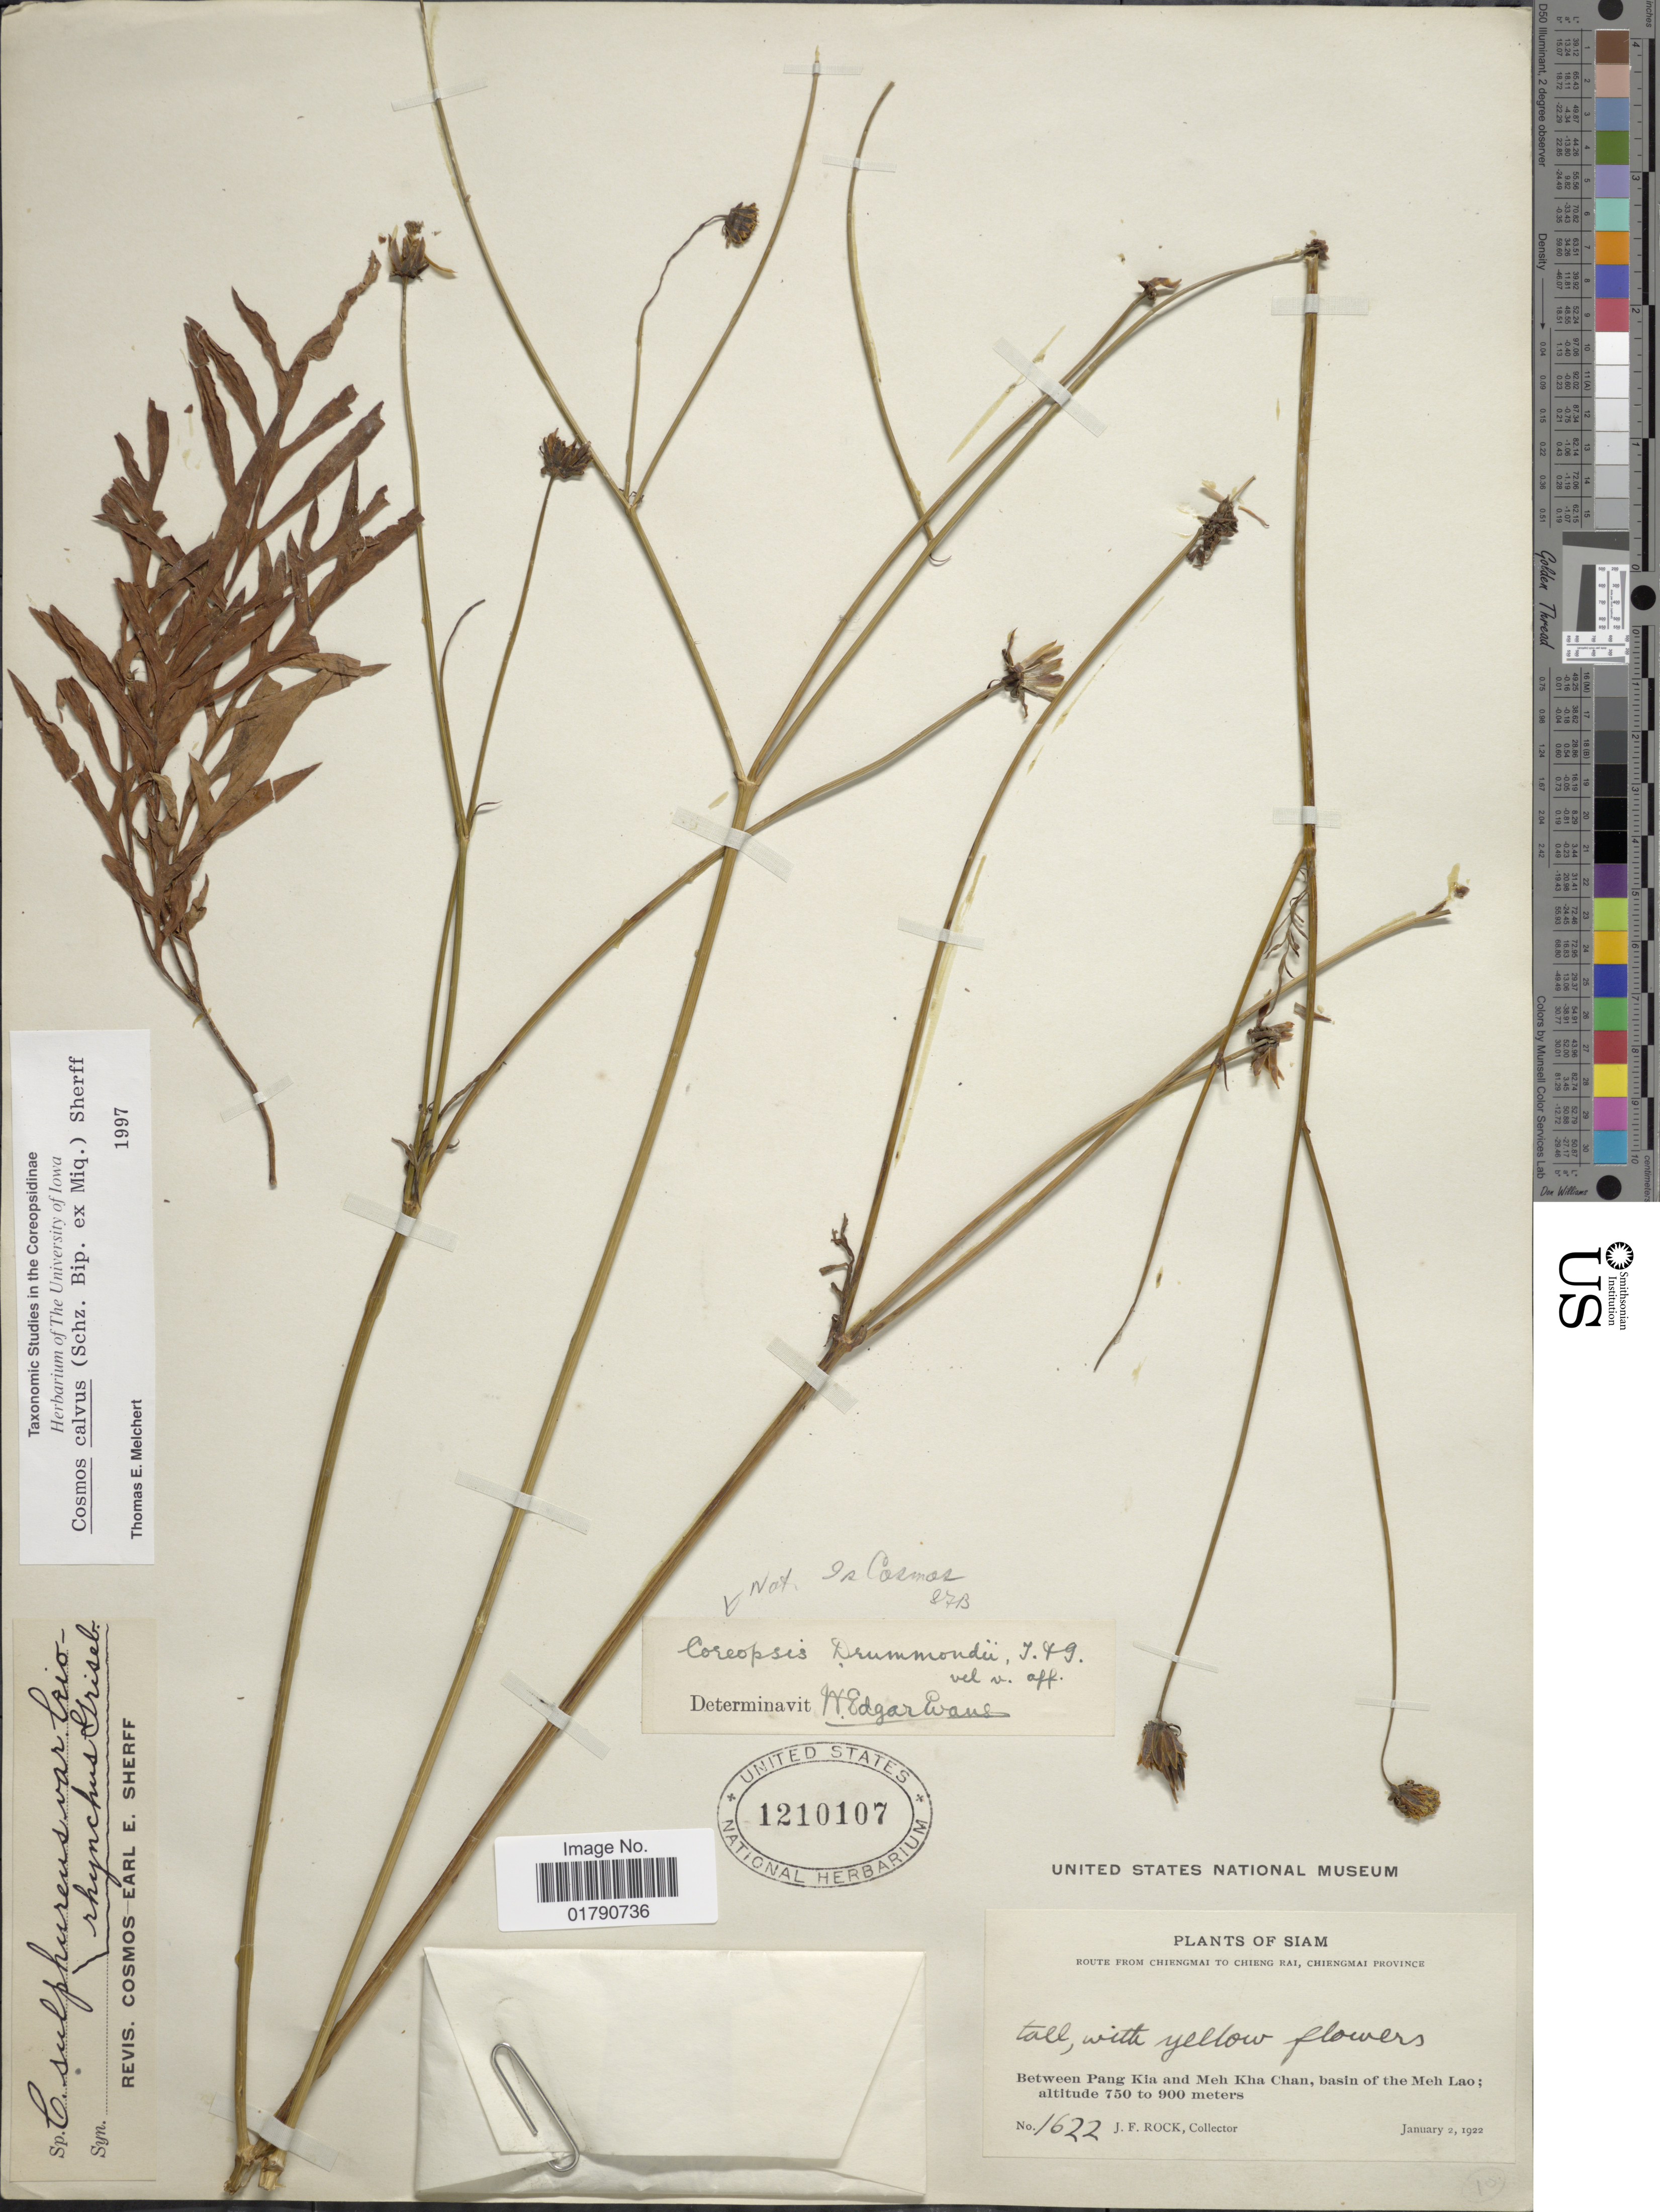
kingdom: Plantae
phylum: Tracheophyta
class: Magnoliopsida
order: Asterales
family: Asteraceae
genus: Cosmos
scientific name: Cosmos calvus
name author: (Sch. Bip. ex Miq.) Sherff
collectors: J. Rock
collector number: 1622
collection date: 1922-01-02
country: Thailand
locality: Siam, between Pang Kia and Meh Kha Chan, basin of the Meh Lao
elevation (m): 750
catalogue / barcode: US 1210107